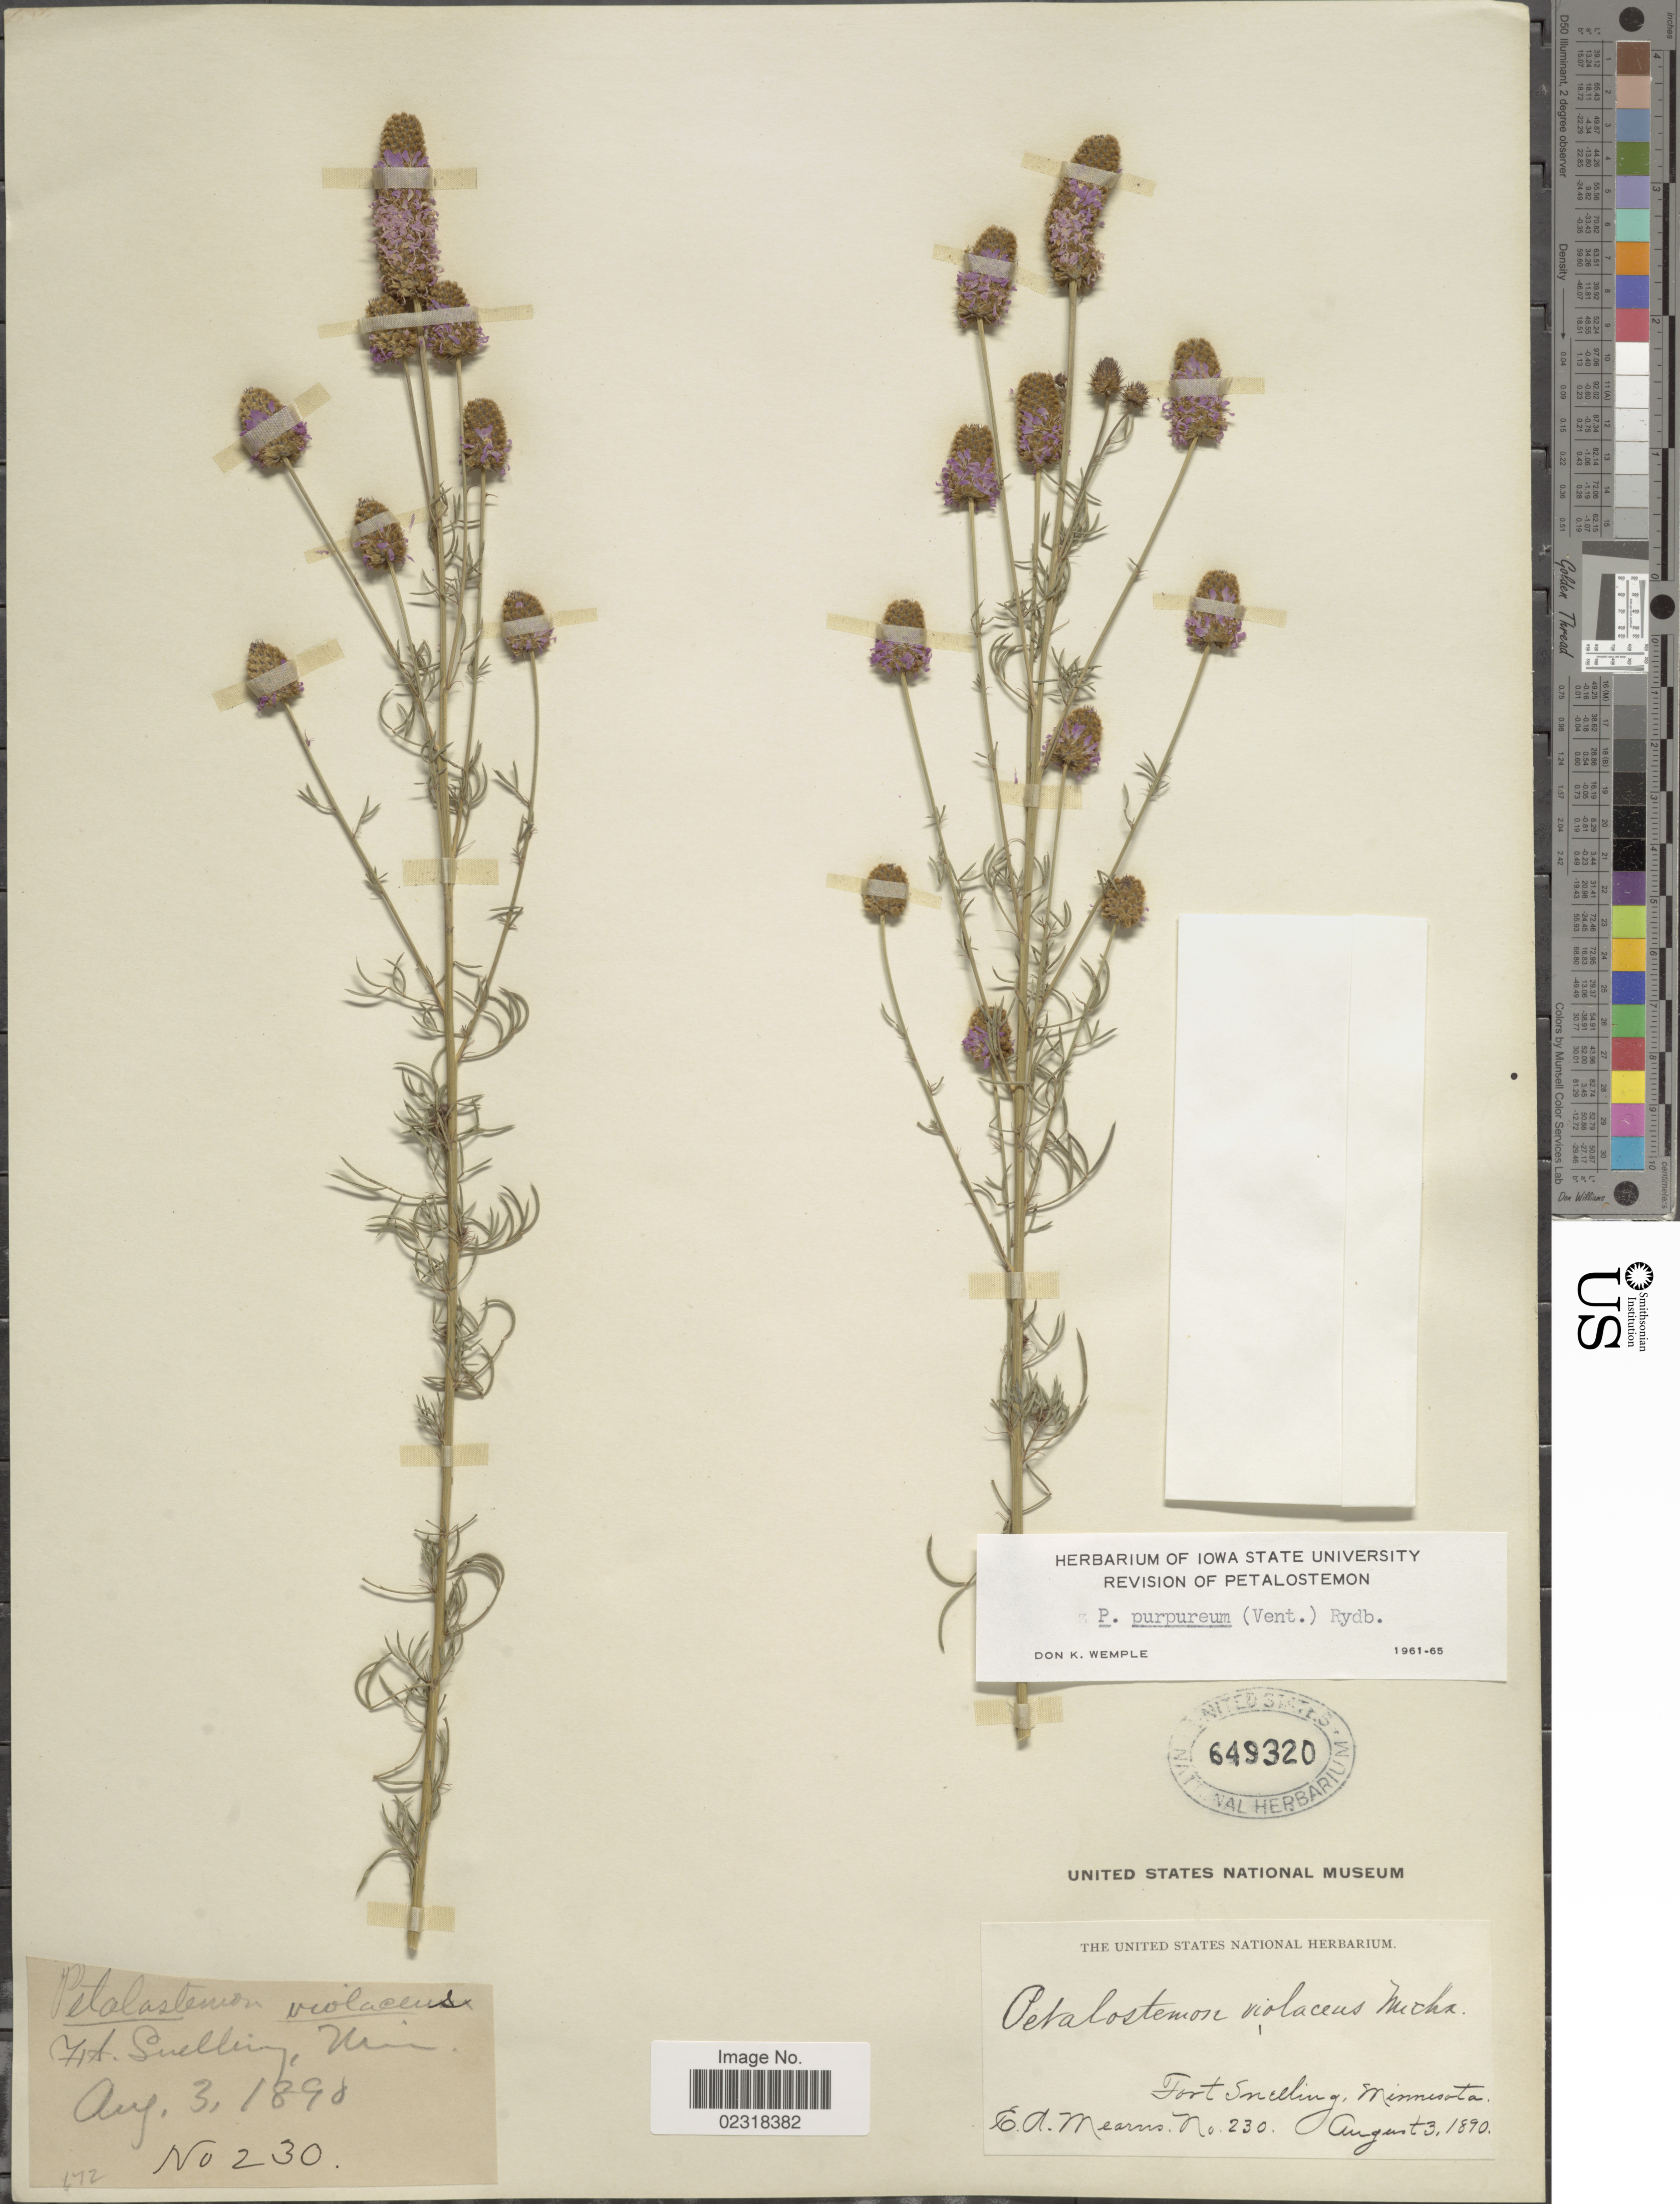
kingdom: Plantae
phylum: Tracheophyta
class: Magnoliopsida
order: Fabales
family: Fabaceae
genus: Dalea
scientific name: Dalea purpurea var. purpurea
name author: Vent.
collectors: E. A. Mearns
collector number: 230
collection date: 1890-08-03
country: United States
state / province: Minnesota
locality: Fort Snelling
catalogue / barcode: US 649320